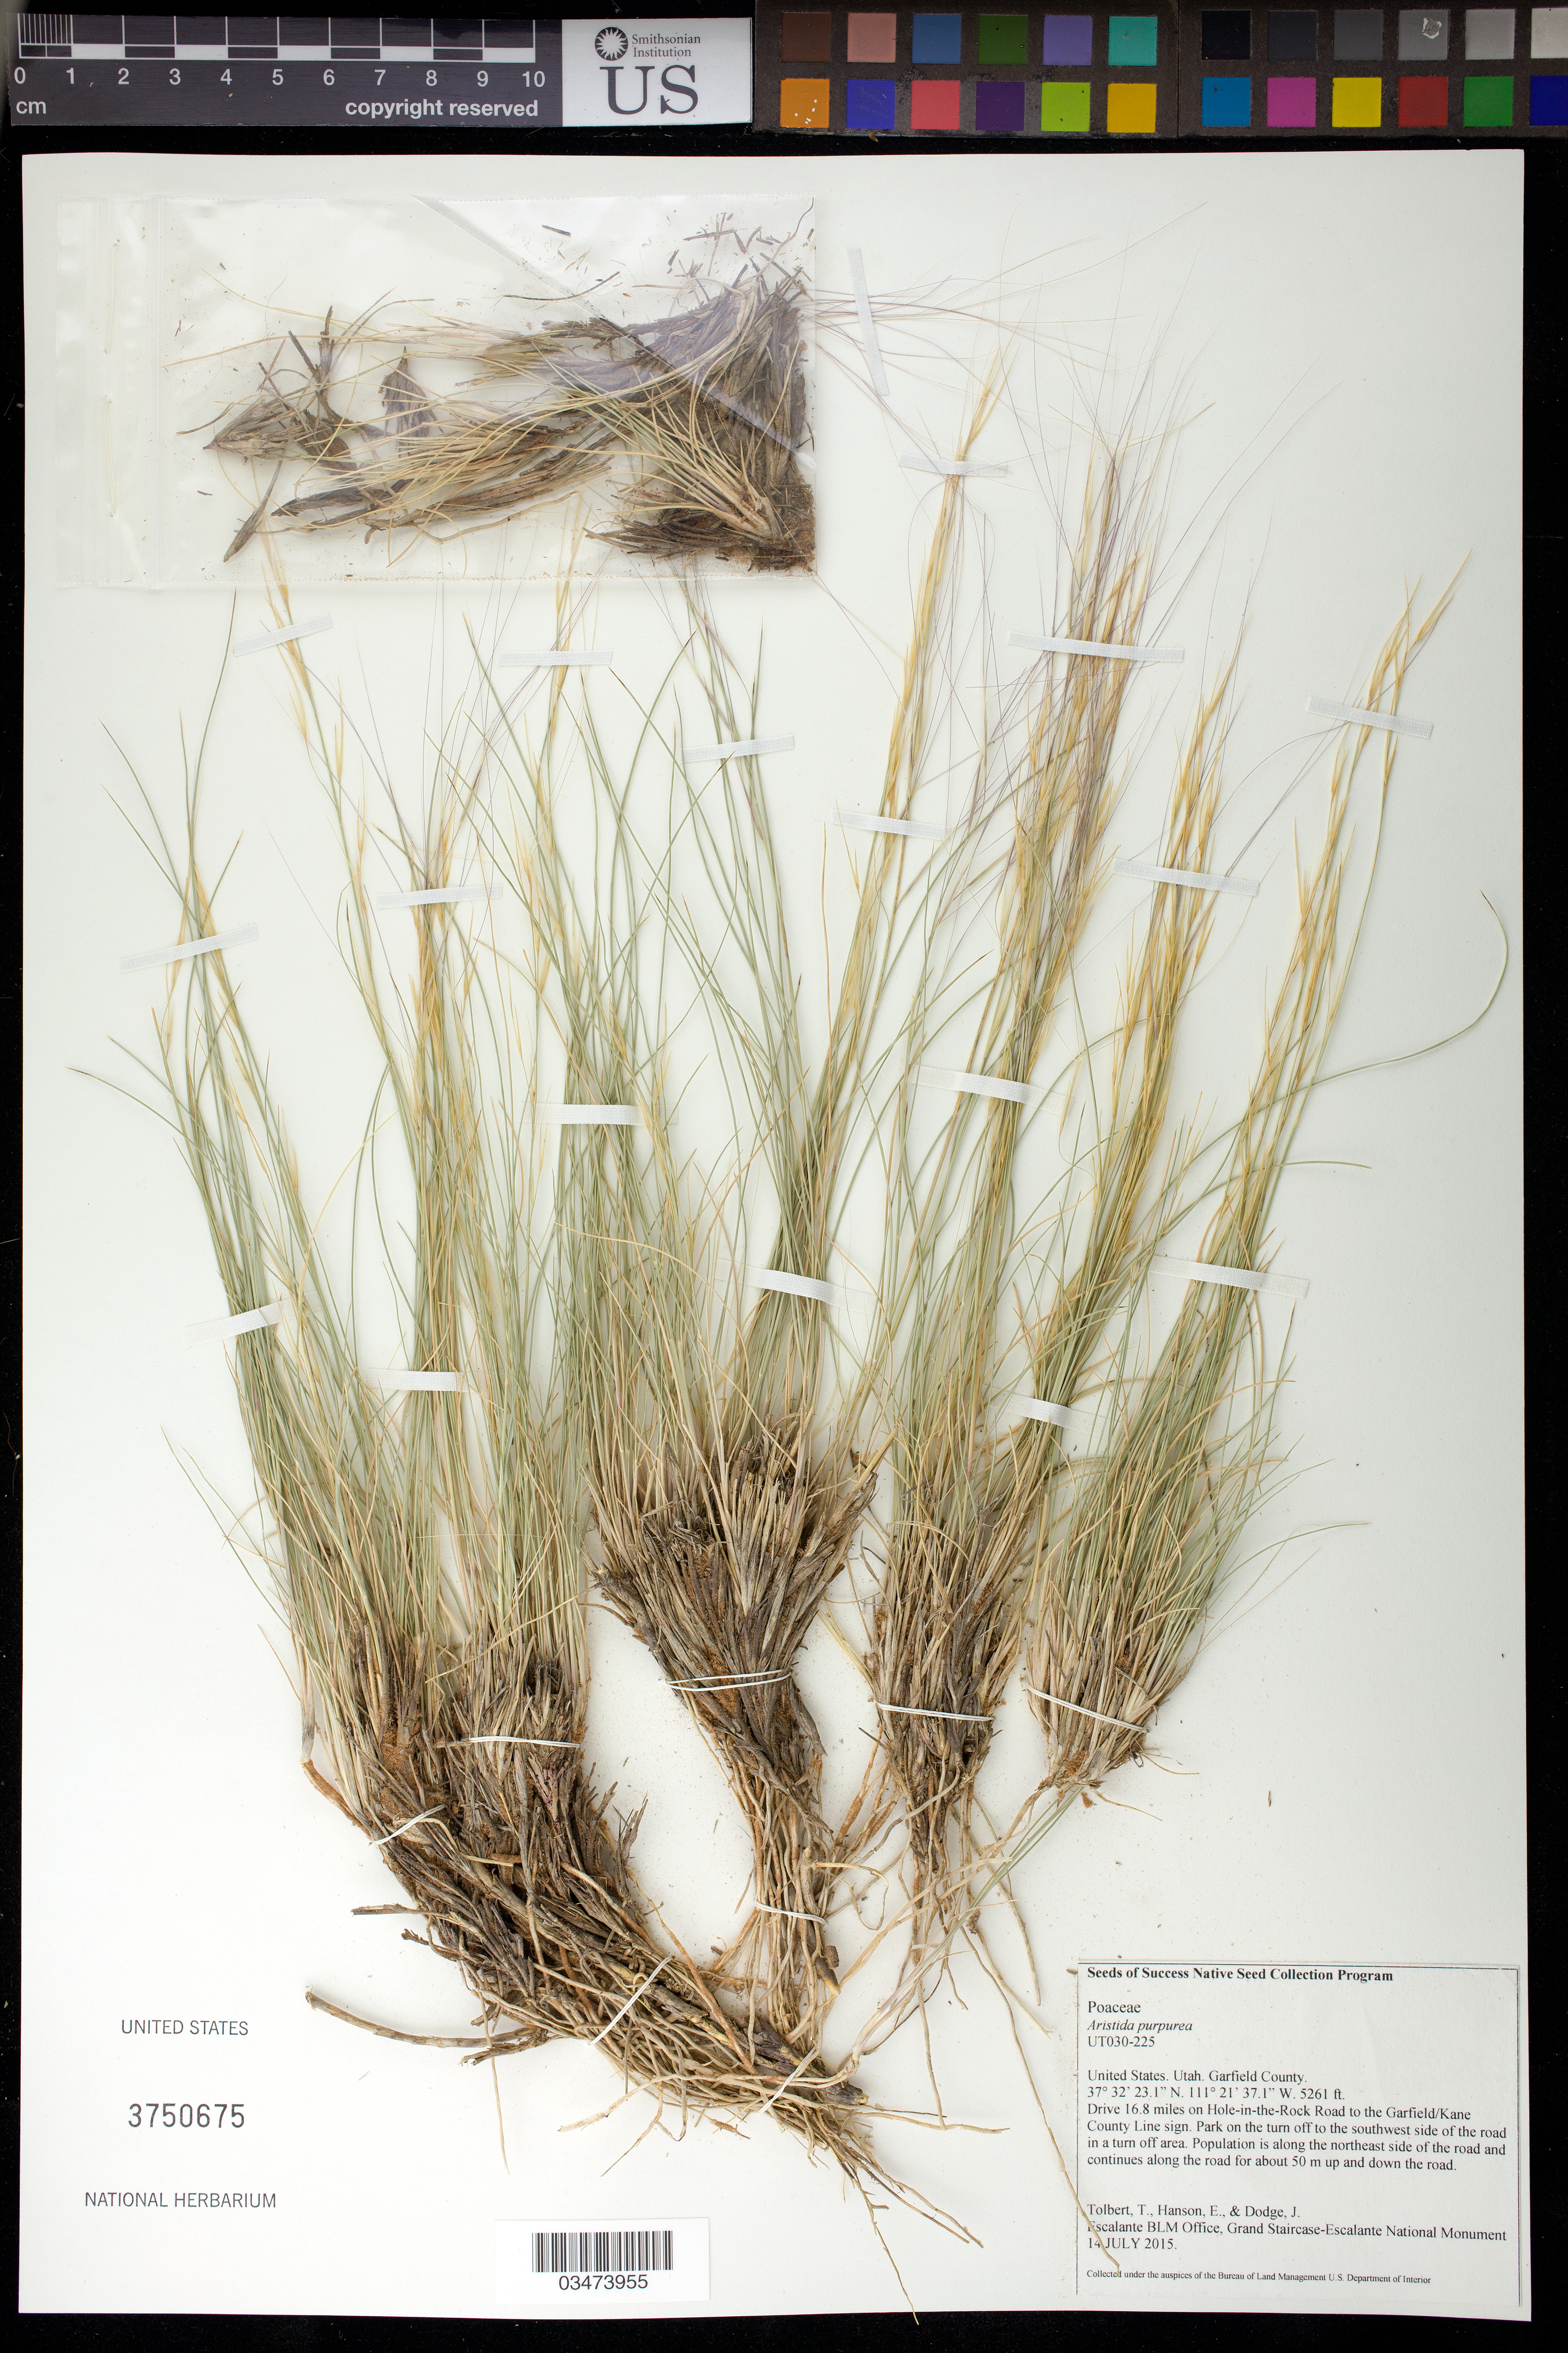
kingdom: Plantae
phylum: Tracheophyta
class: Liliopsida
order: Poales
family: Poaceae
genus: Aristida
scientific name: Aristida purpurea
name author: Nutt.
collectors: T. Tolbert, J. Dodge & E. Hanson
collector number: UT030-225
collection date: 2015-07-14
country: United States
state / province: Utah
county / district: Garfield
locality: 16.8 mi. on Hole-in-the- Rock Rd. to Garfield/Kane County Line sign.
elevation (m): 1604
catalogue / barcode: US 3750675